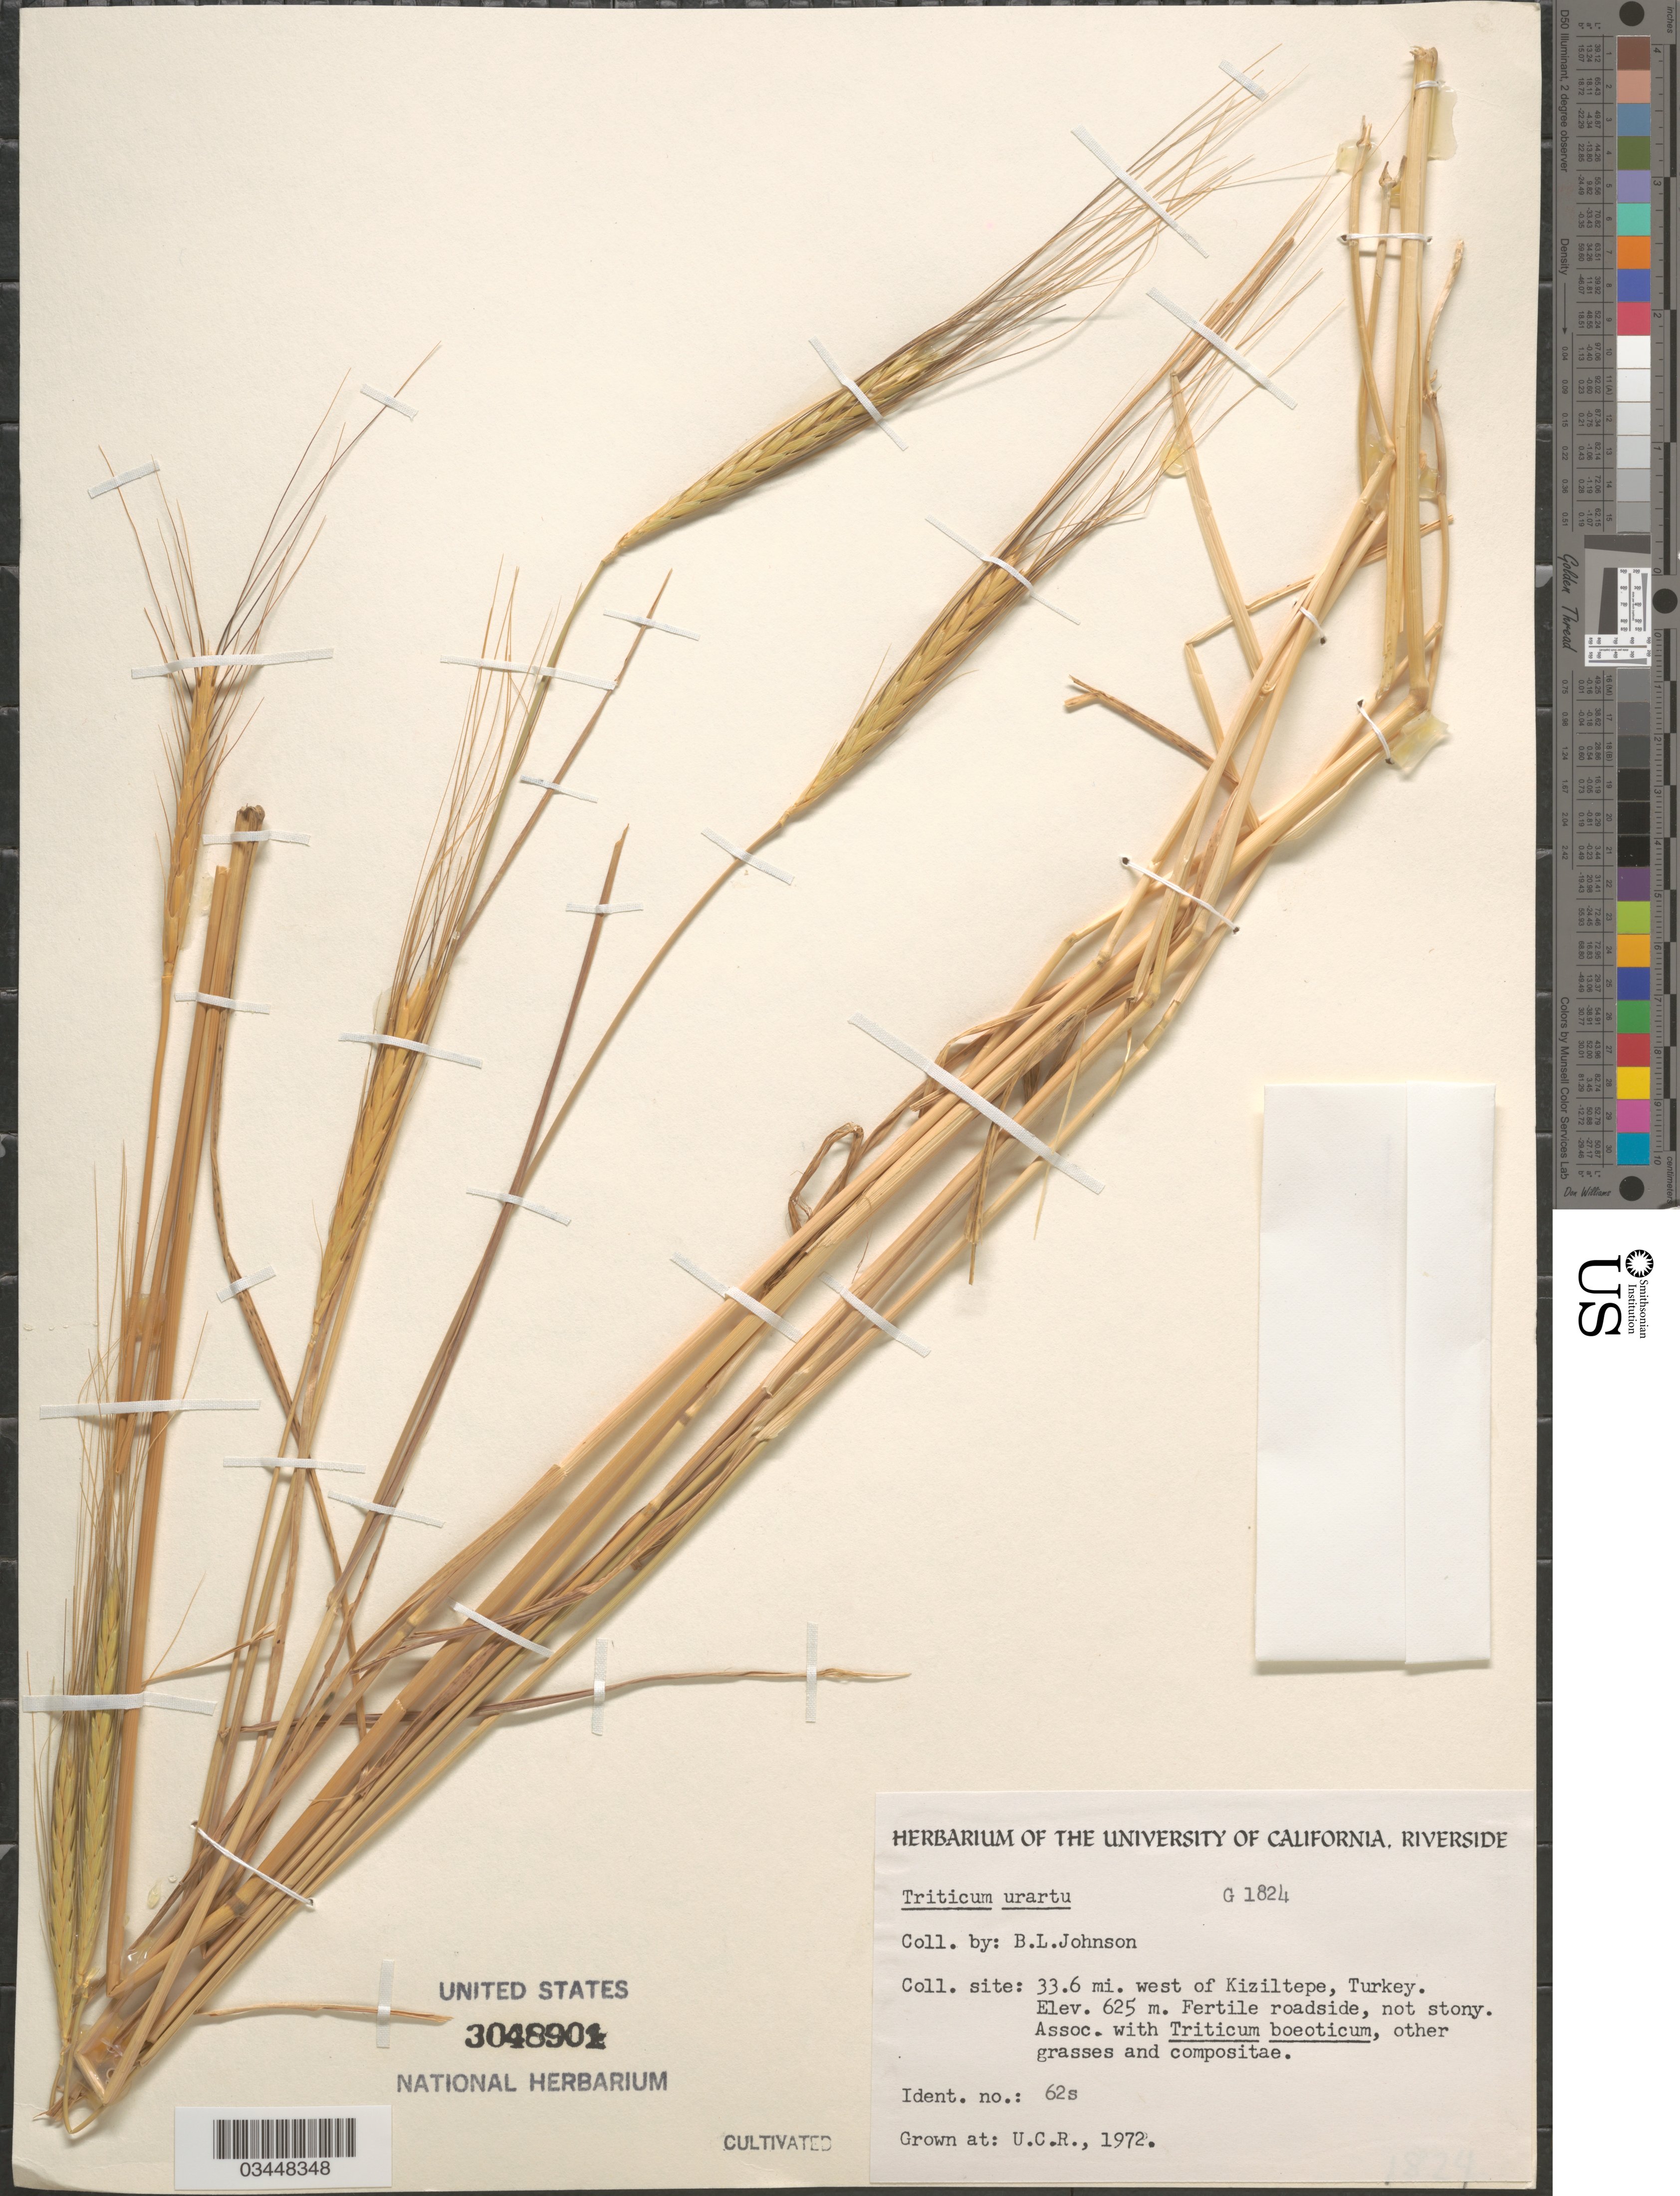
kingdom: Plantae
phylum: Tracheophyta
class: Liliopsida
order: Poales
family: Poaceae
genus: Triticum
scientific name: Triticum urartu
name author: Thumanjan ex Gandilyan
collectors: ex herb. Univ. of California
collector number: G1824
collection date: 1972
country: United States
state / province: California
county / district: Riverside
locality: U.C.R.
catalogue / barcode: US 3048901